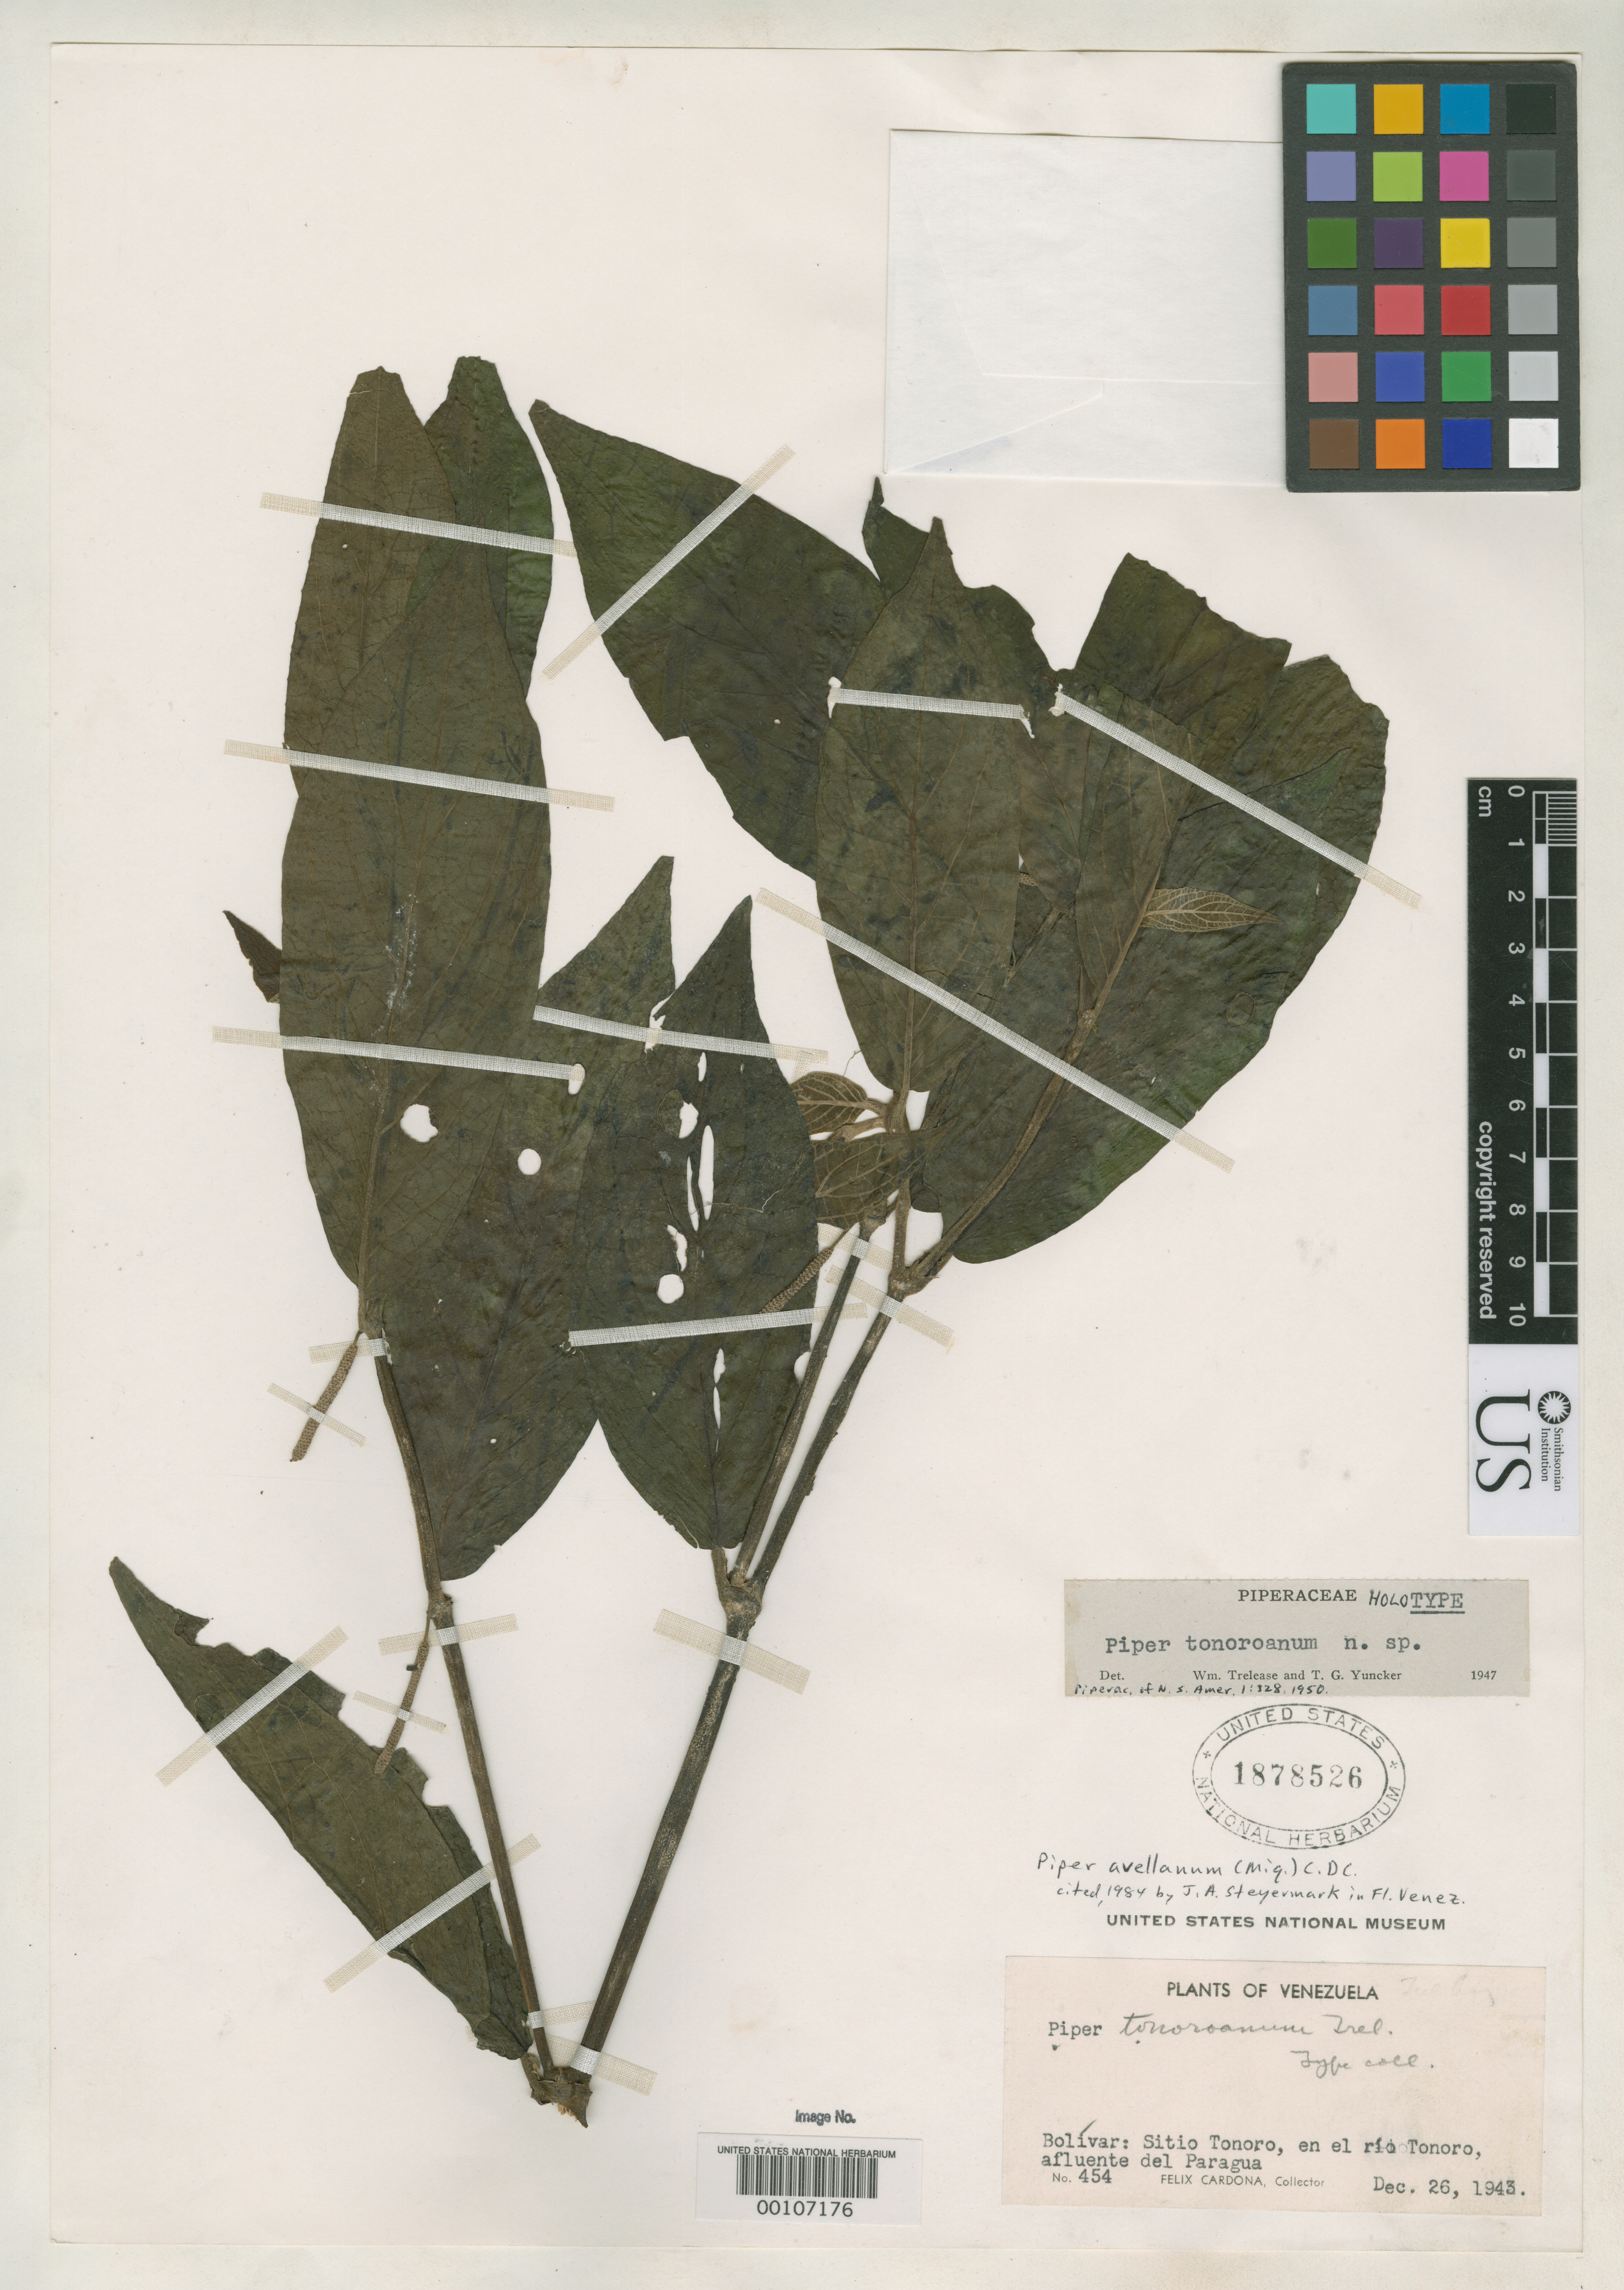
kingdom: Plantae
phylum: Tracheophyta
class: Magnoliopsida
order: Piperales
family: Piperaceae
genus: Piper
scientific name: Piper tonoroanum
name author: Trel. & Yunck.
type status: Holotype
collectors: F. Cardona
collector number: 454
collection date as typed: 26 Dec 1943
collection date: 1943-12-26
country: Venezuela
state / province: Bolivar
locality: Sitio Tonoro.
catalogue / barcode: US 1878526